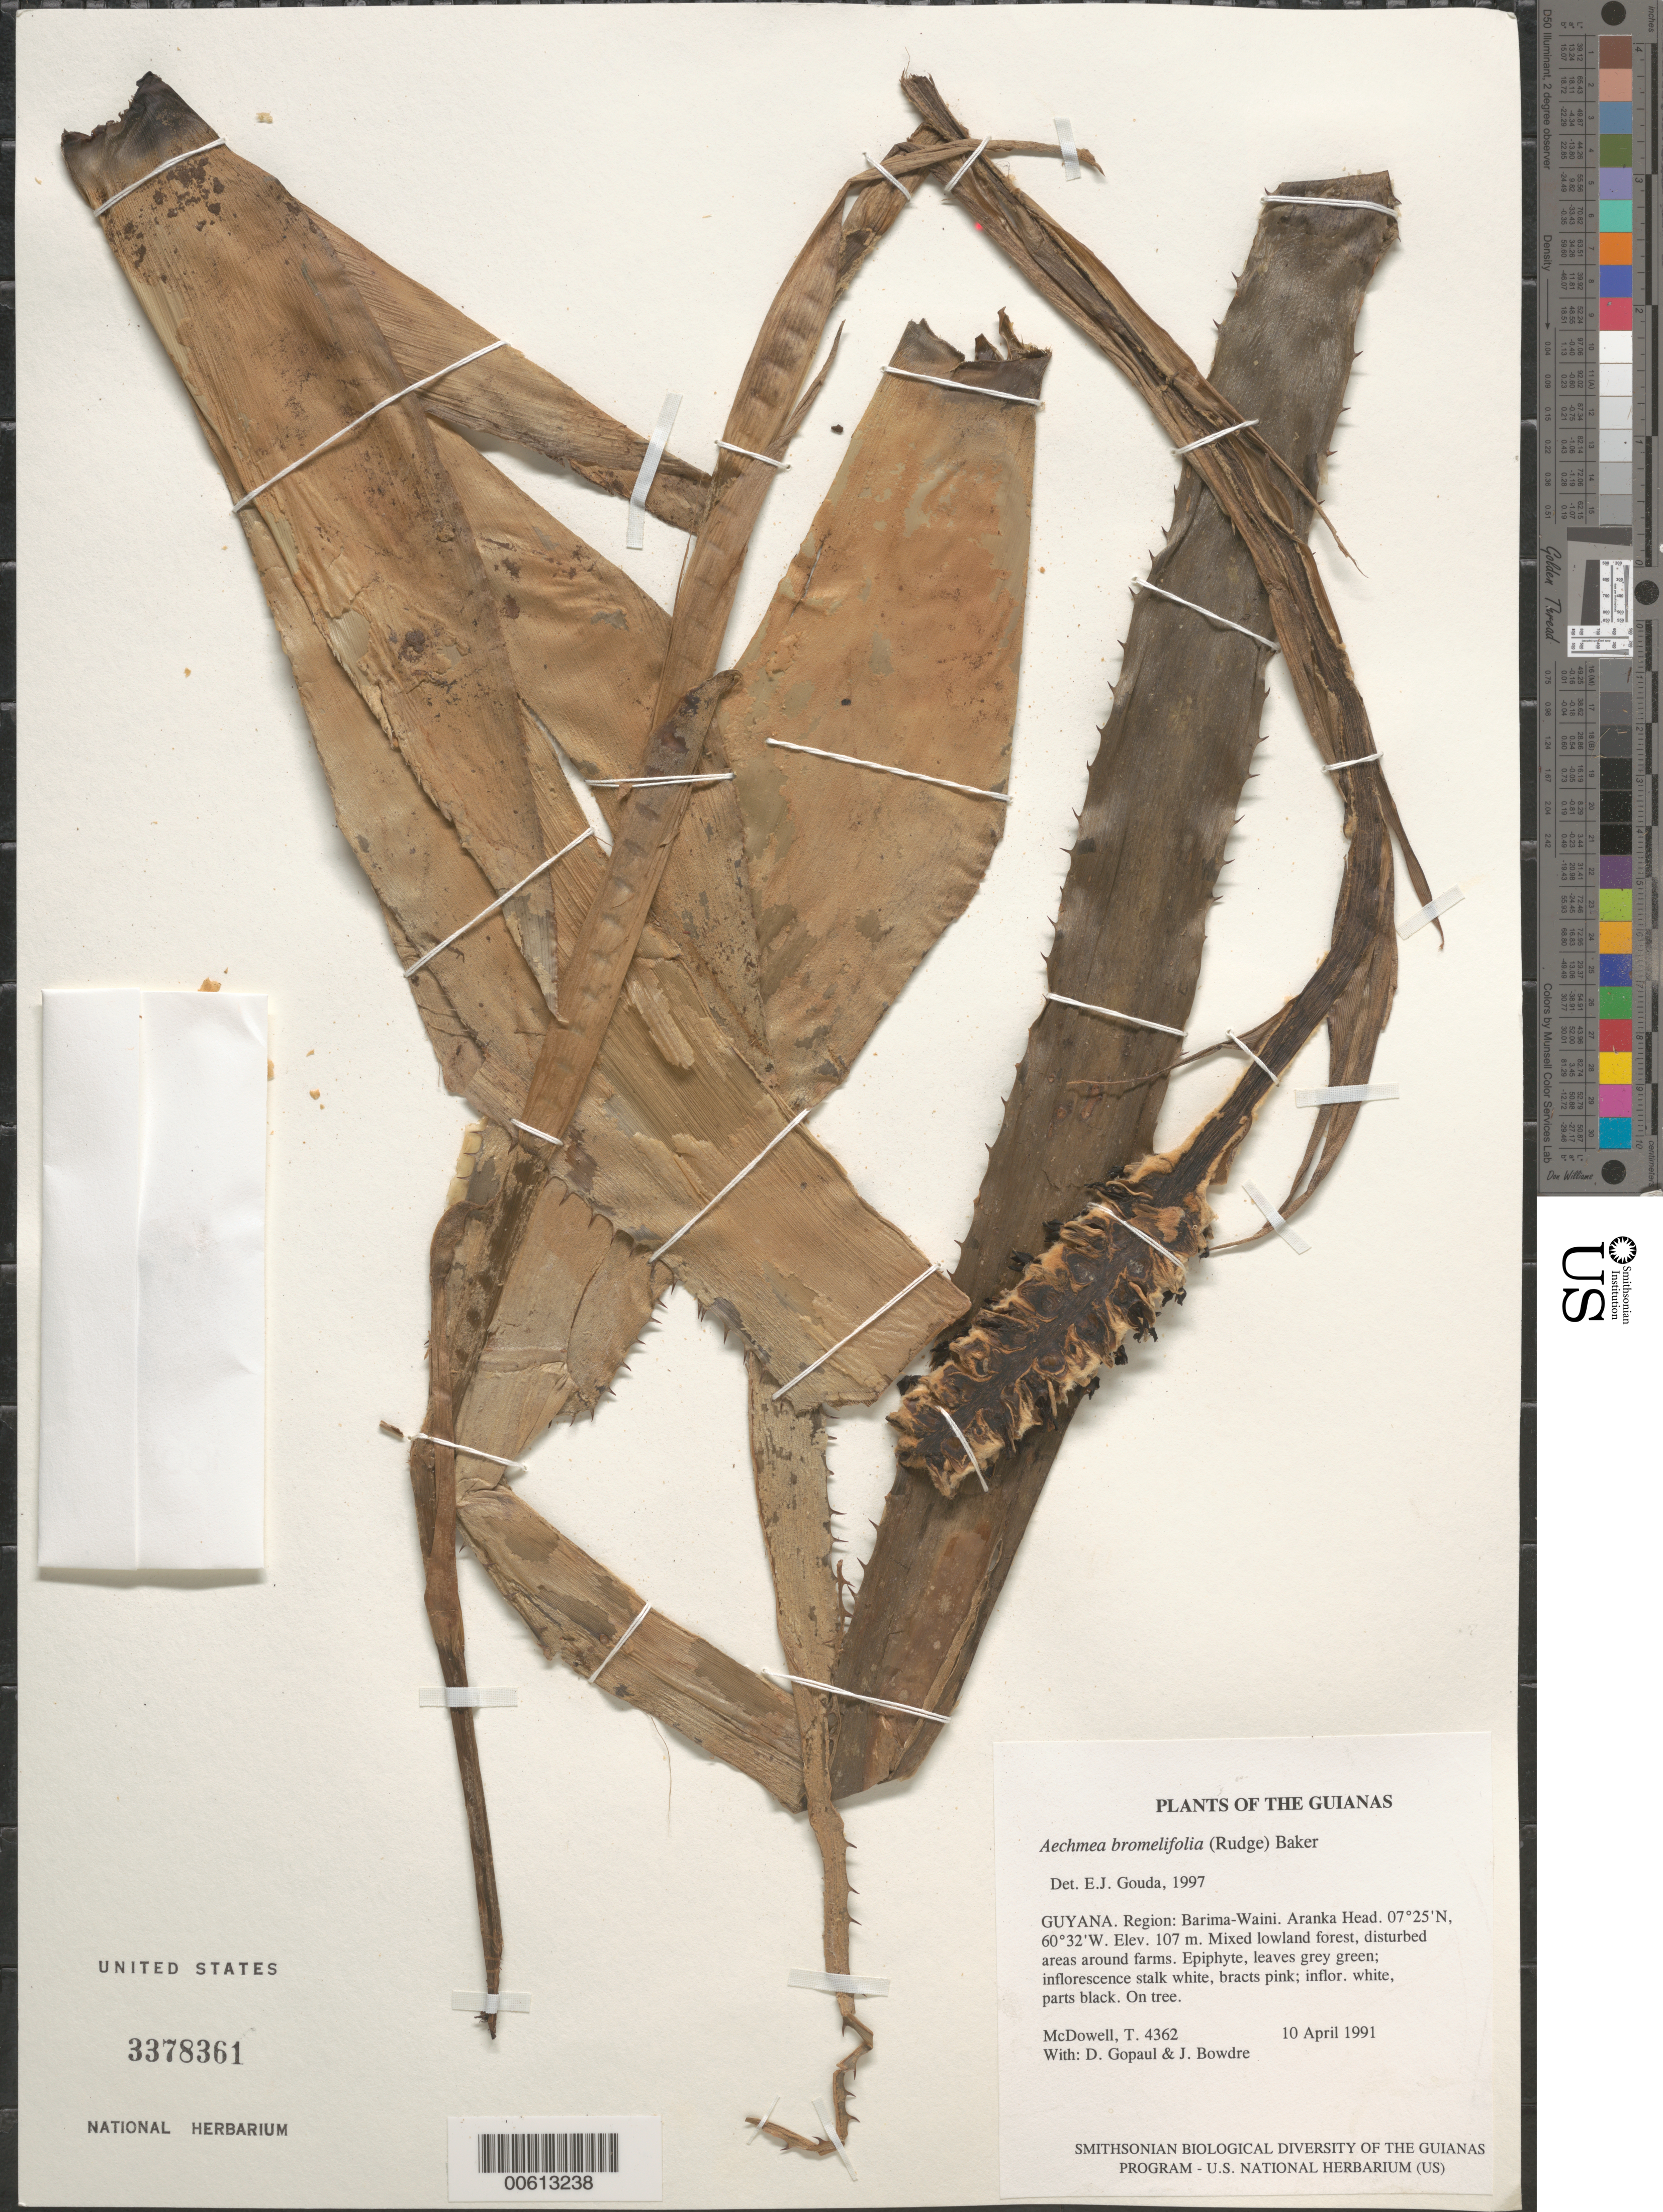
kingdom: Plantae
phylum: Tracheophyta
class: Liliopsida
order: Poales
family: Bromeliaceae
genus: Aechmea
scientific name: Aechmea bromeliifolia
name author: (Rudge) Baker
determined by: Gouda, E. J.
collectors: T. McDowell, D. Gopaul & J. Bowdre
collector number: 4362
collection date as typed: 10 April 1991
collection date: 1991-04-10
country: Guyana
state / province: Barima-Waini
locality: Aranka Head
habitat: Mixed lowland forest, disturbed areas around farms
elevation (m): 107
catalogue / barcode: US 3378361